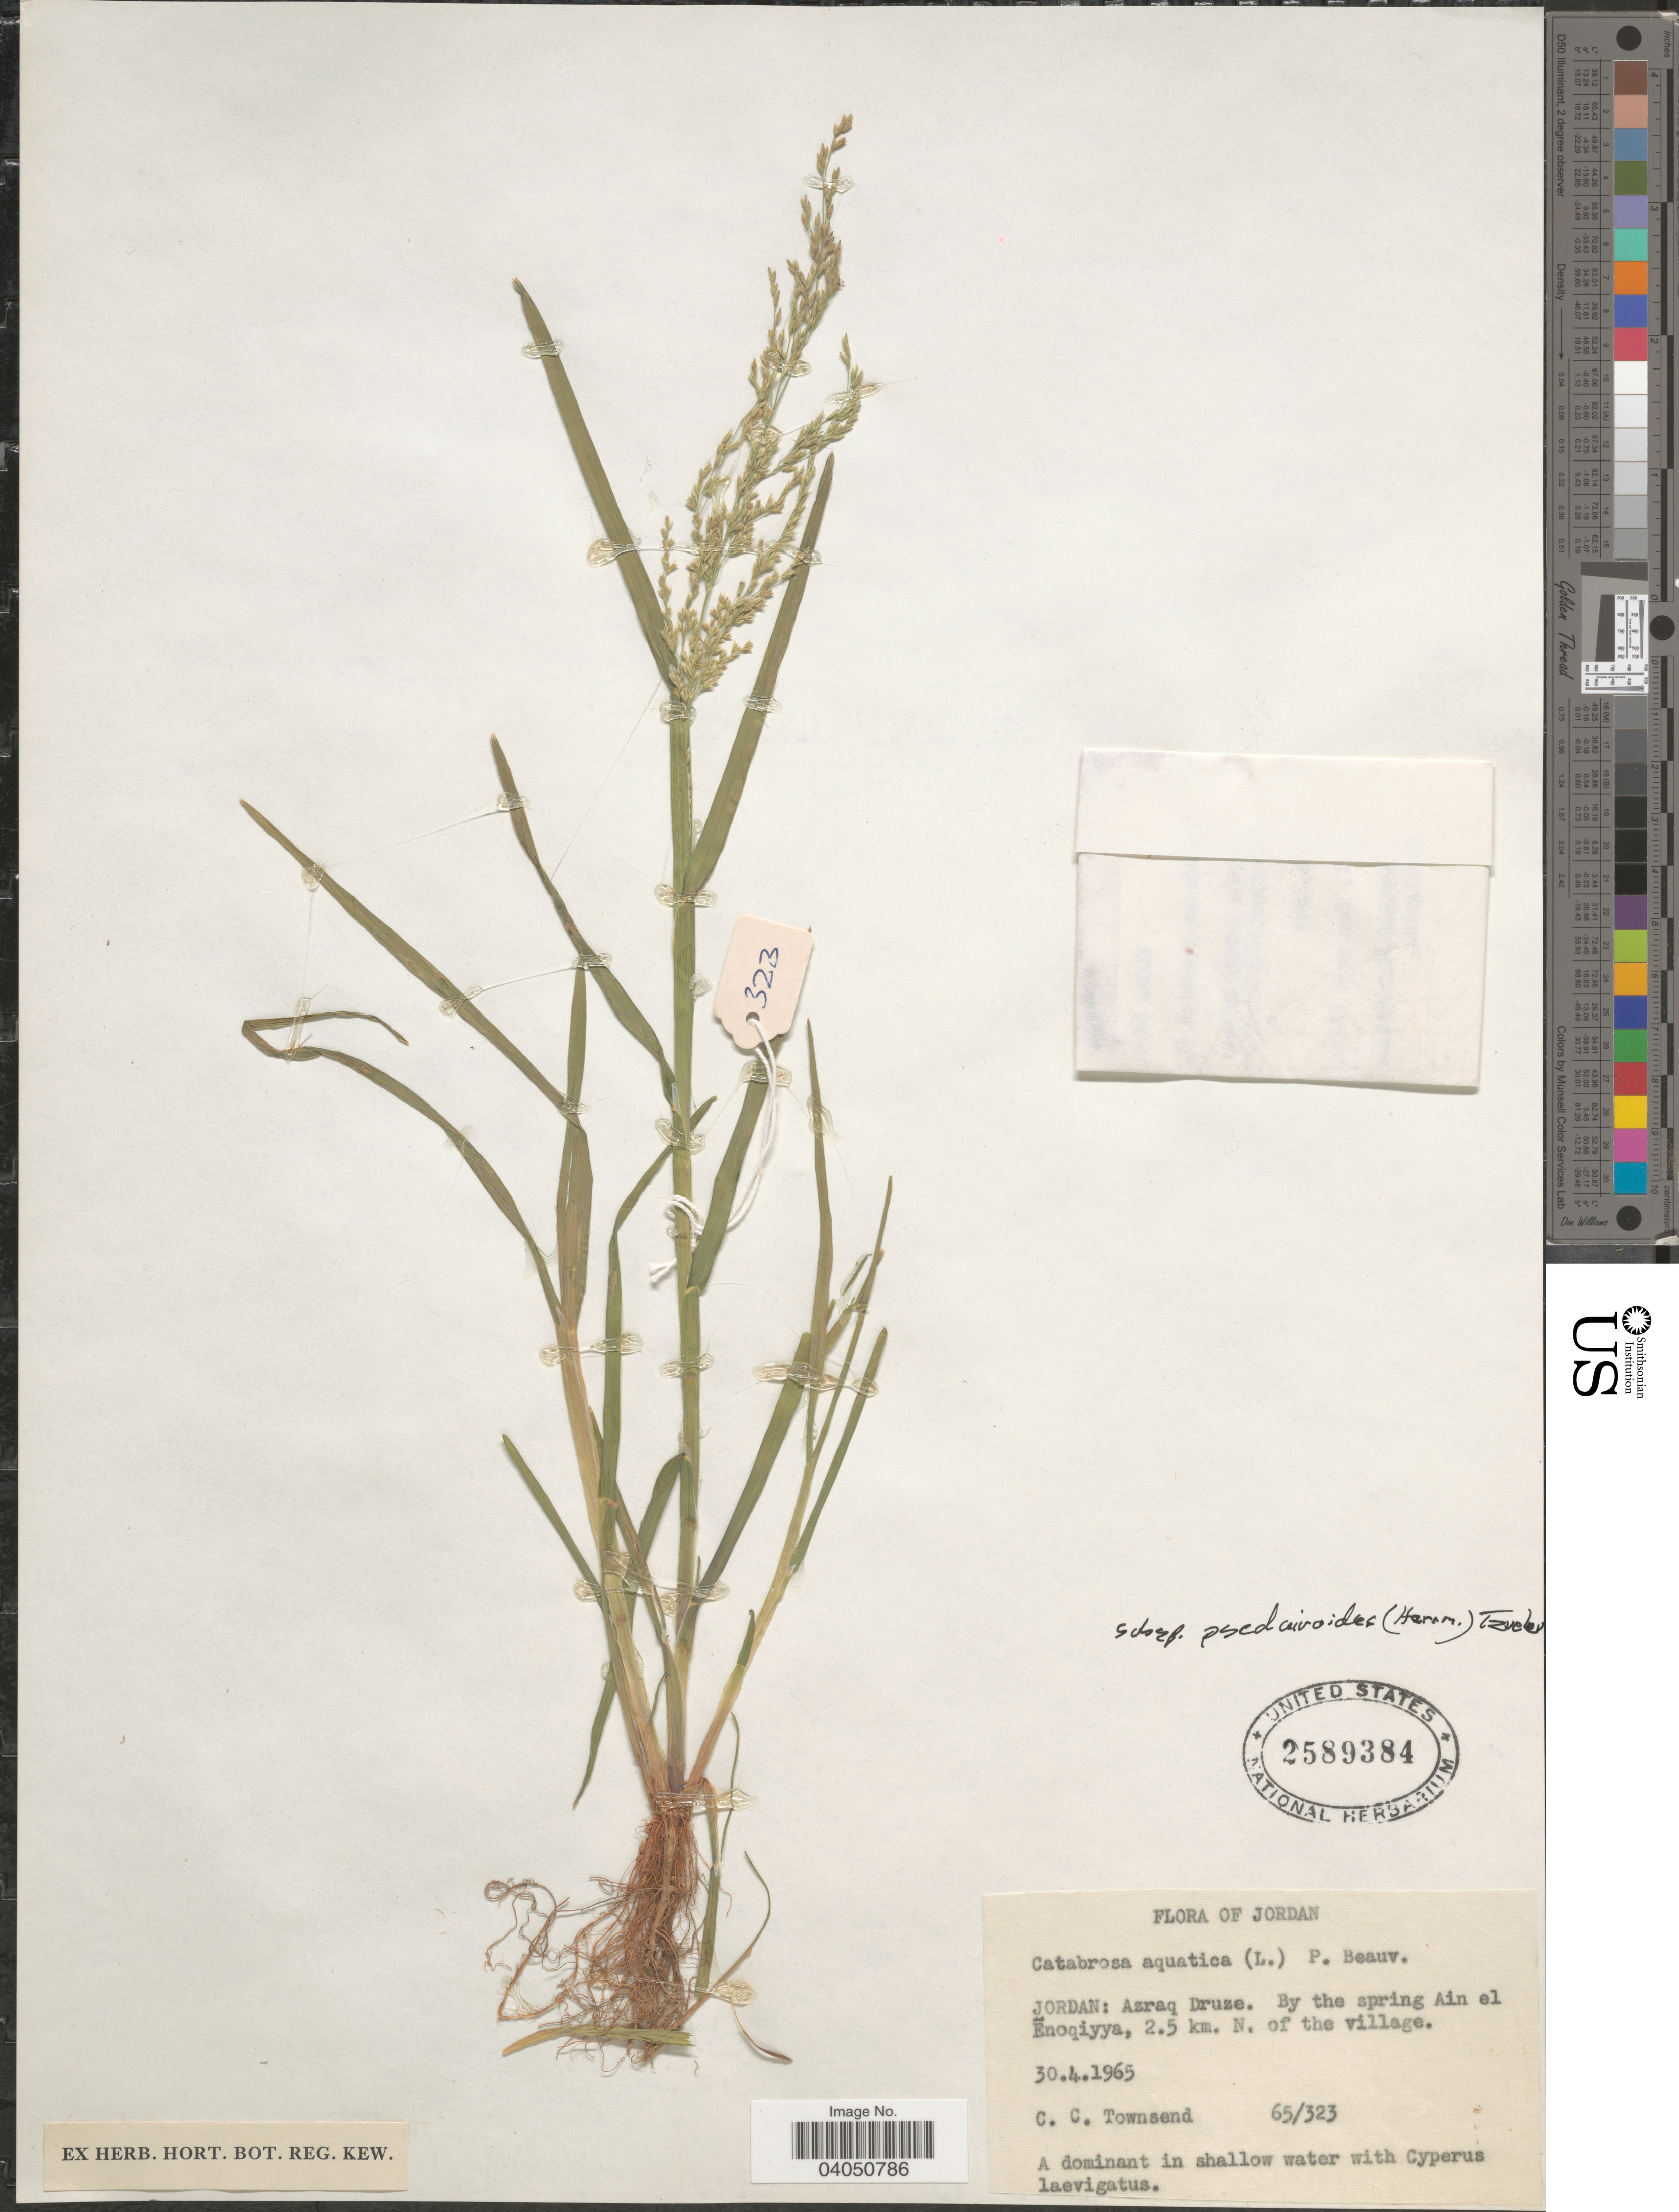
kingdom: Plantae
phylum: Tracheophyta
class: Liliopsida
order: Poales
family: Poaceae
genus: Catabrosa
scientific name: Catabrosa aquatica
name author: (L.) P. Beauv.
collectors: C. C. Townsend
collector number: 65/323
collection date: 1965-04-30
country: Jordan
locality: Jordan: Azraq Druze. By the spring Ain el Enoqiyya, 2.5 km. N. of the village.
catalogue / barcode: US 2589384